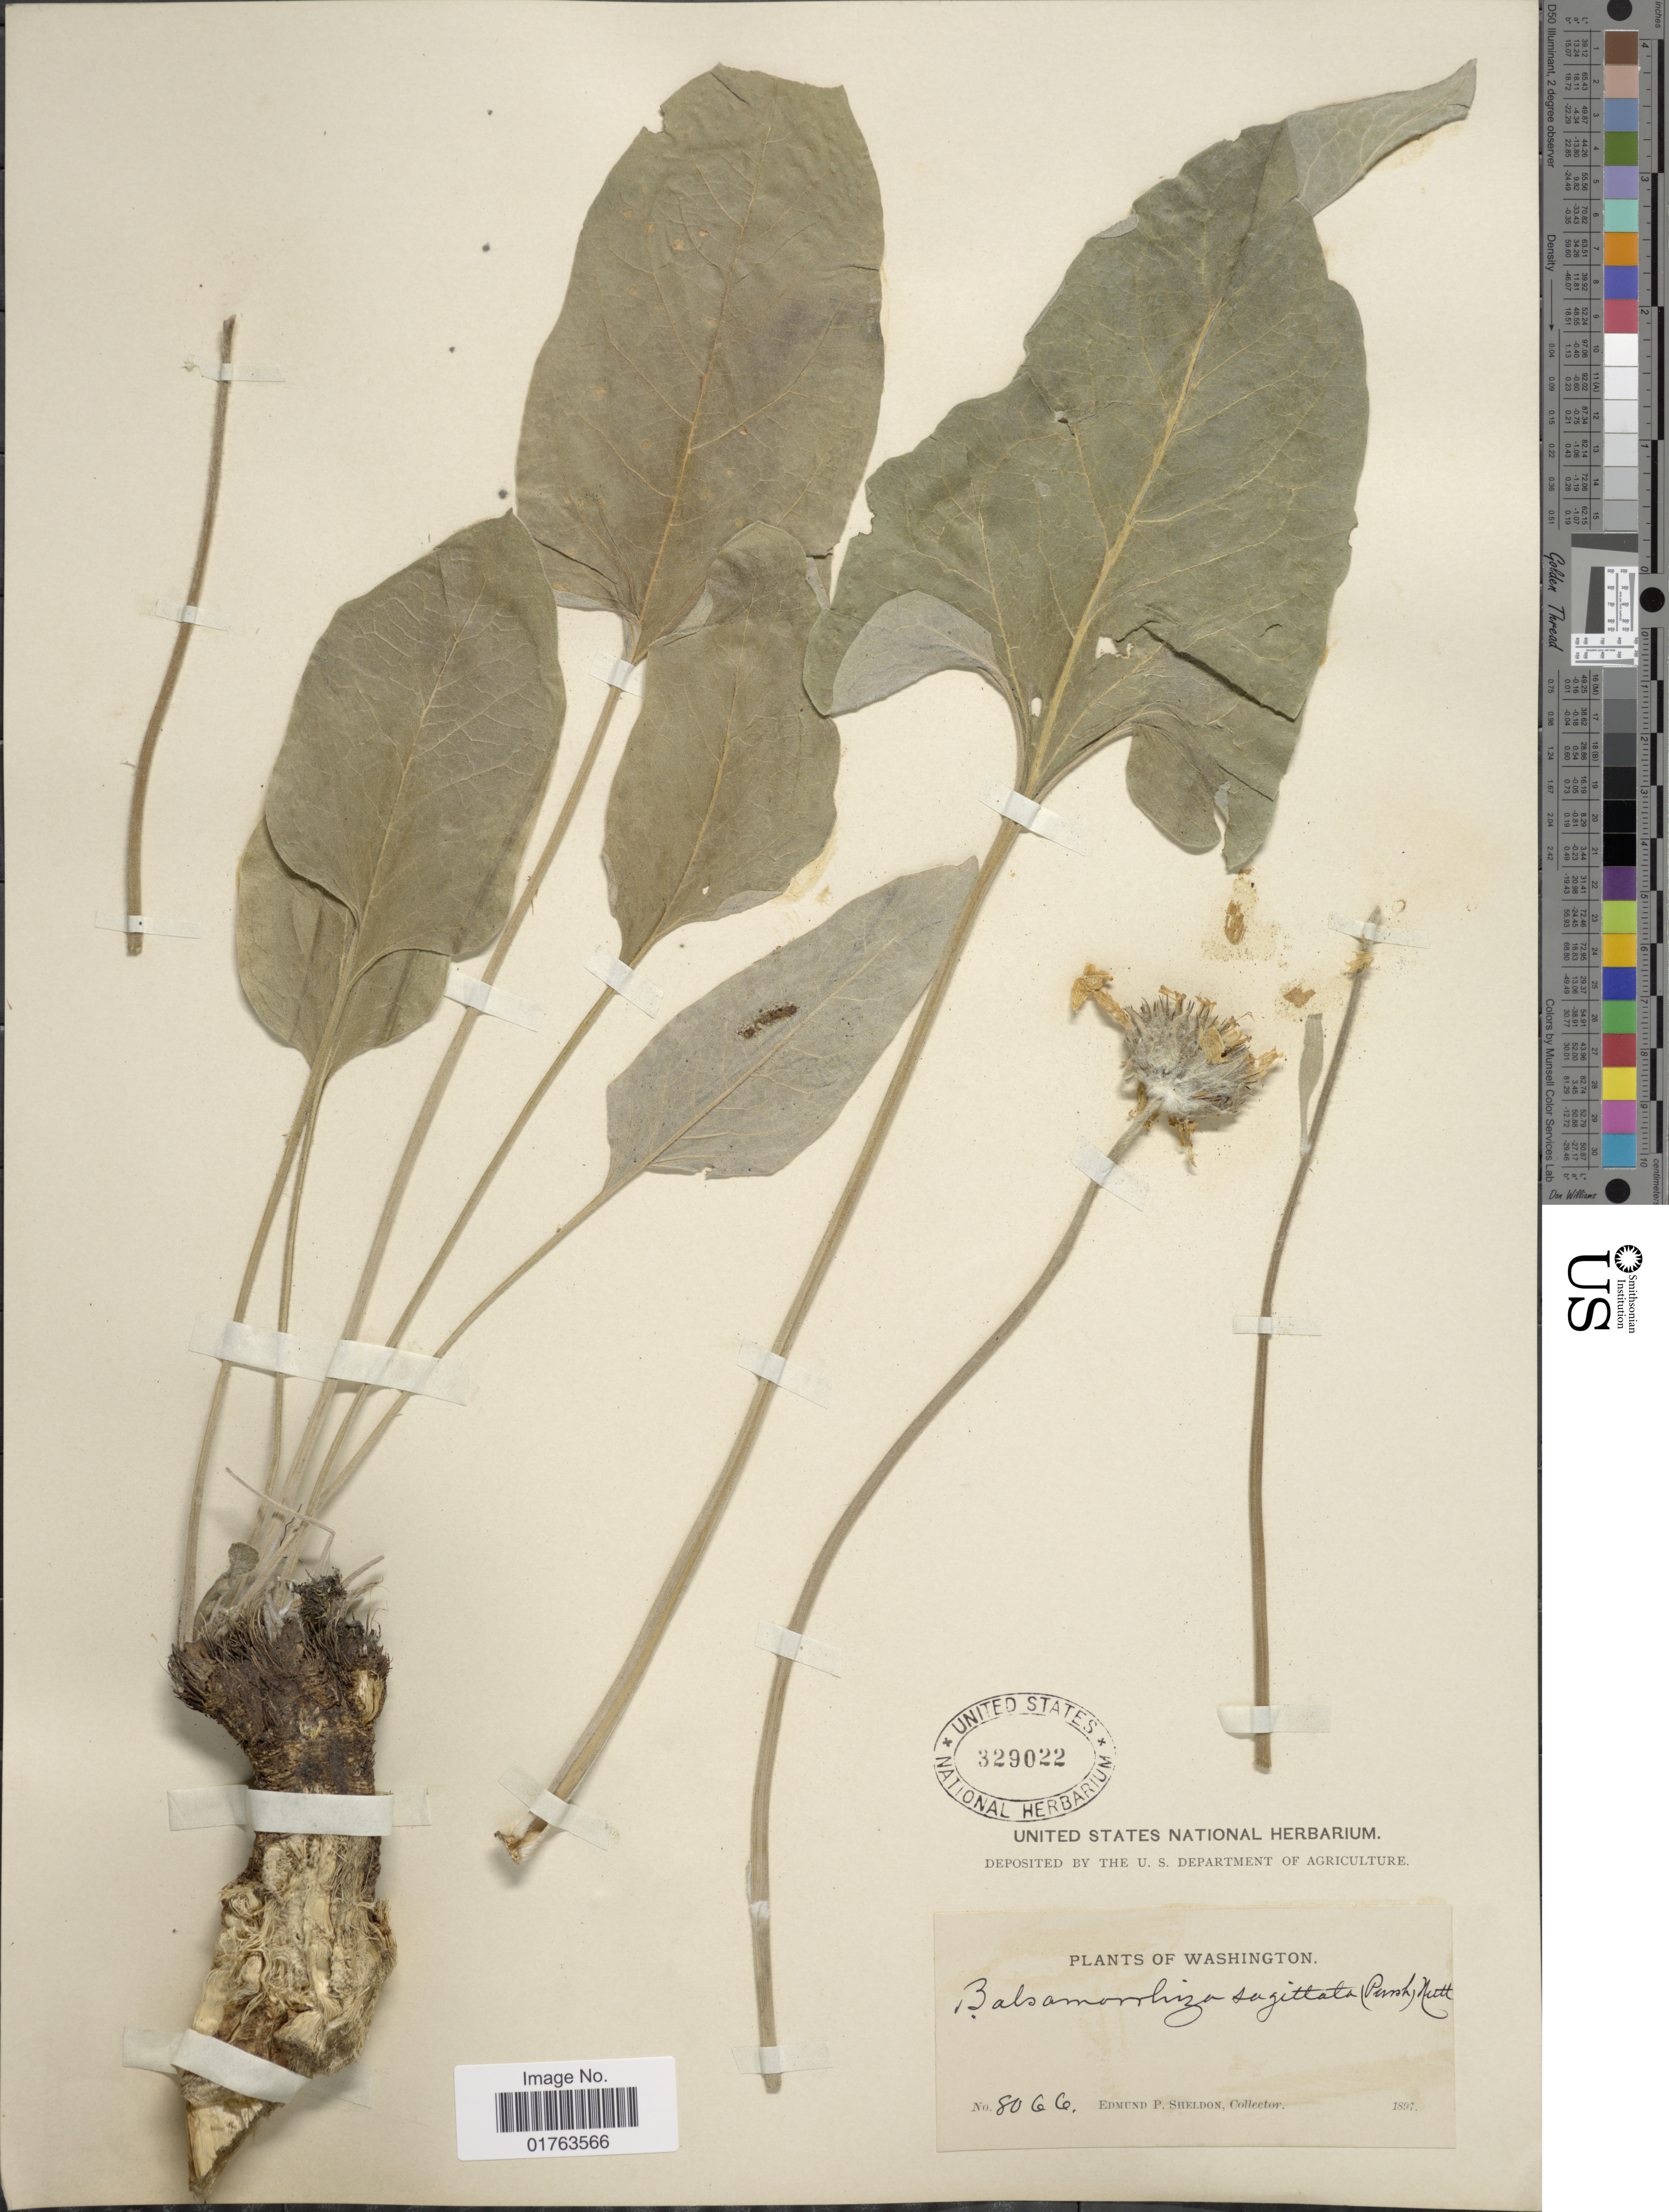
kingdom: Plantae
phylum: Tracheophyta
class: Magnoliopsida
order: Asterales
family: Asteraceae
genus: Balsamorhiza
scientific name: Balsamorhiza sagittata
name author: (Pursh) Nutt.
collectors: E. P. Sheldon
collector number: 8066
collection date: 1897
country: United States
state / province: Washington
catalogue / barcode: US 329022